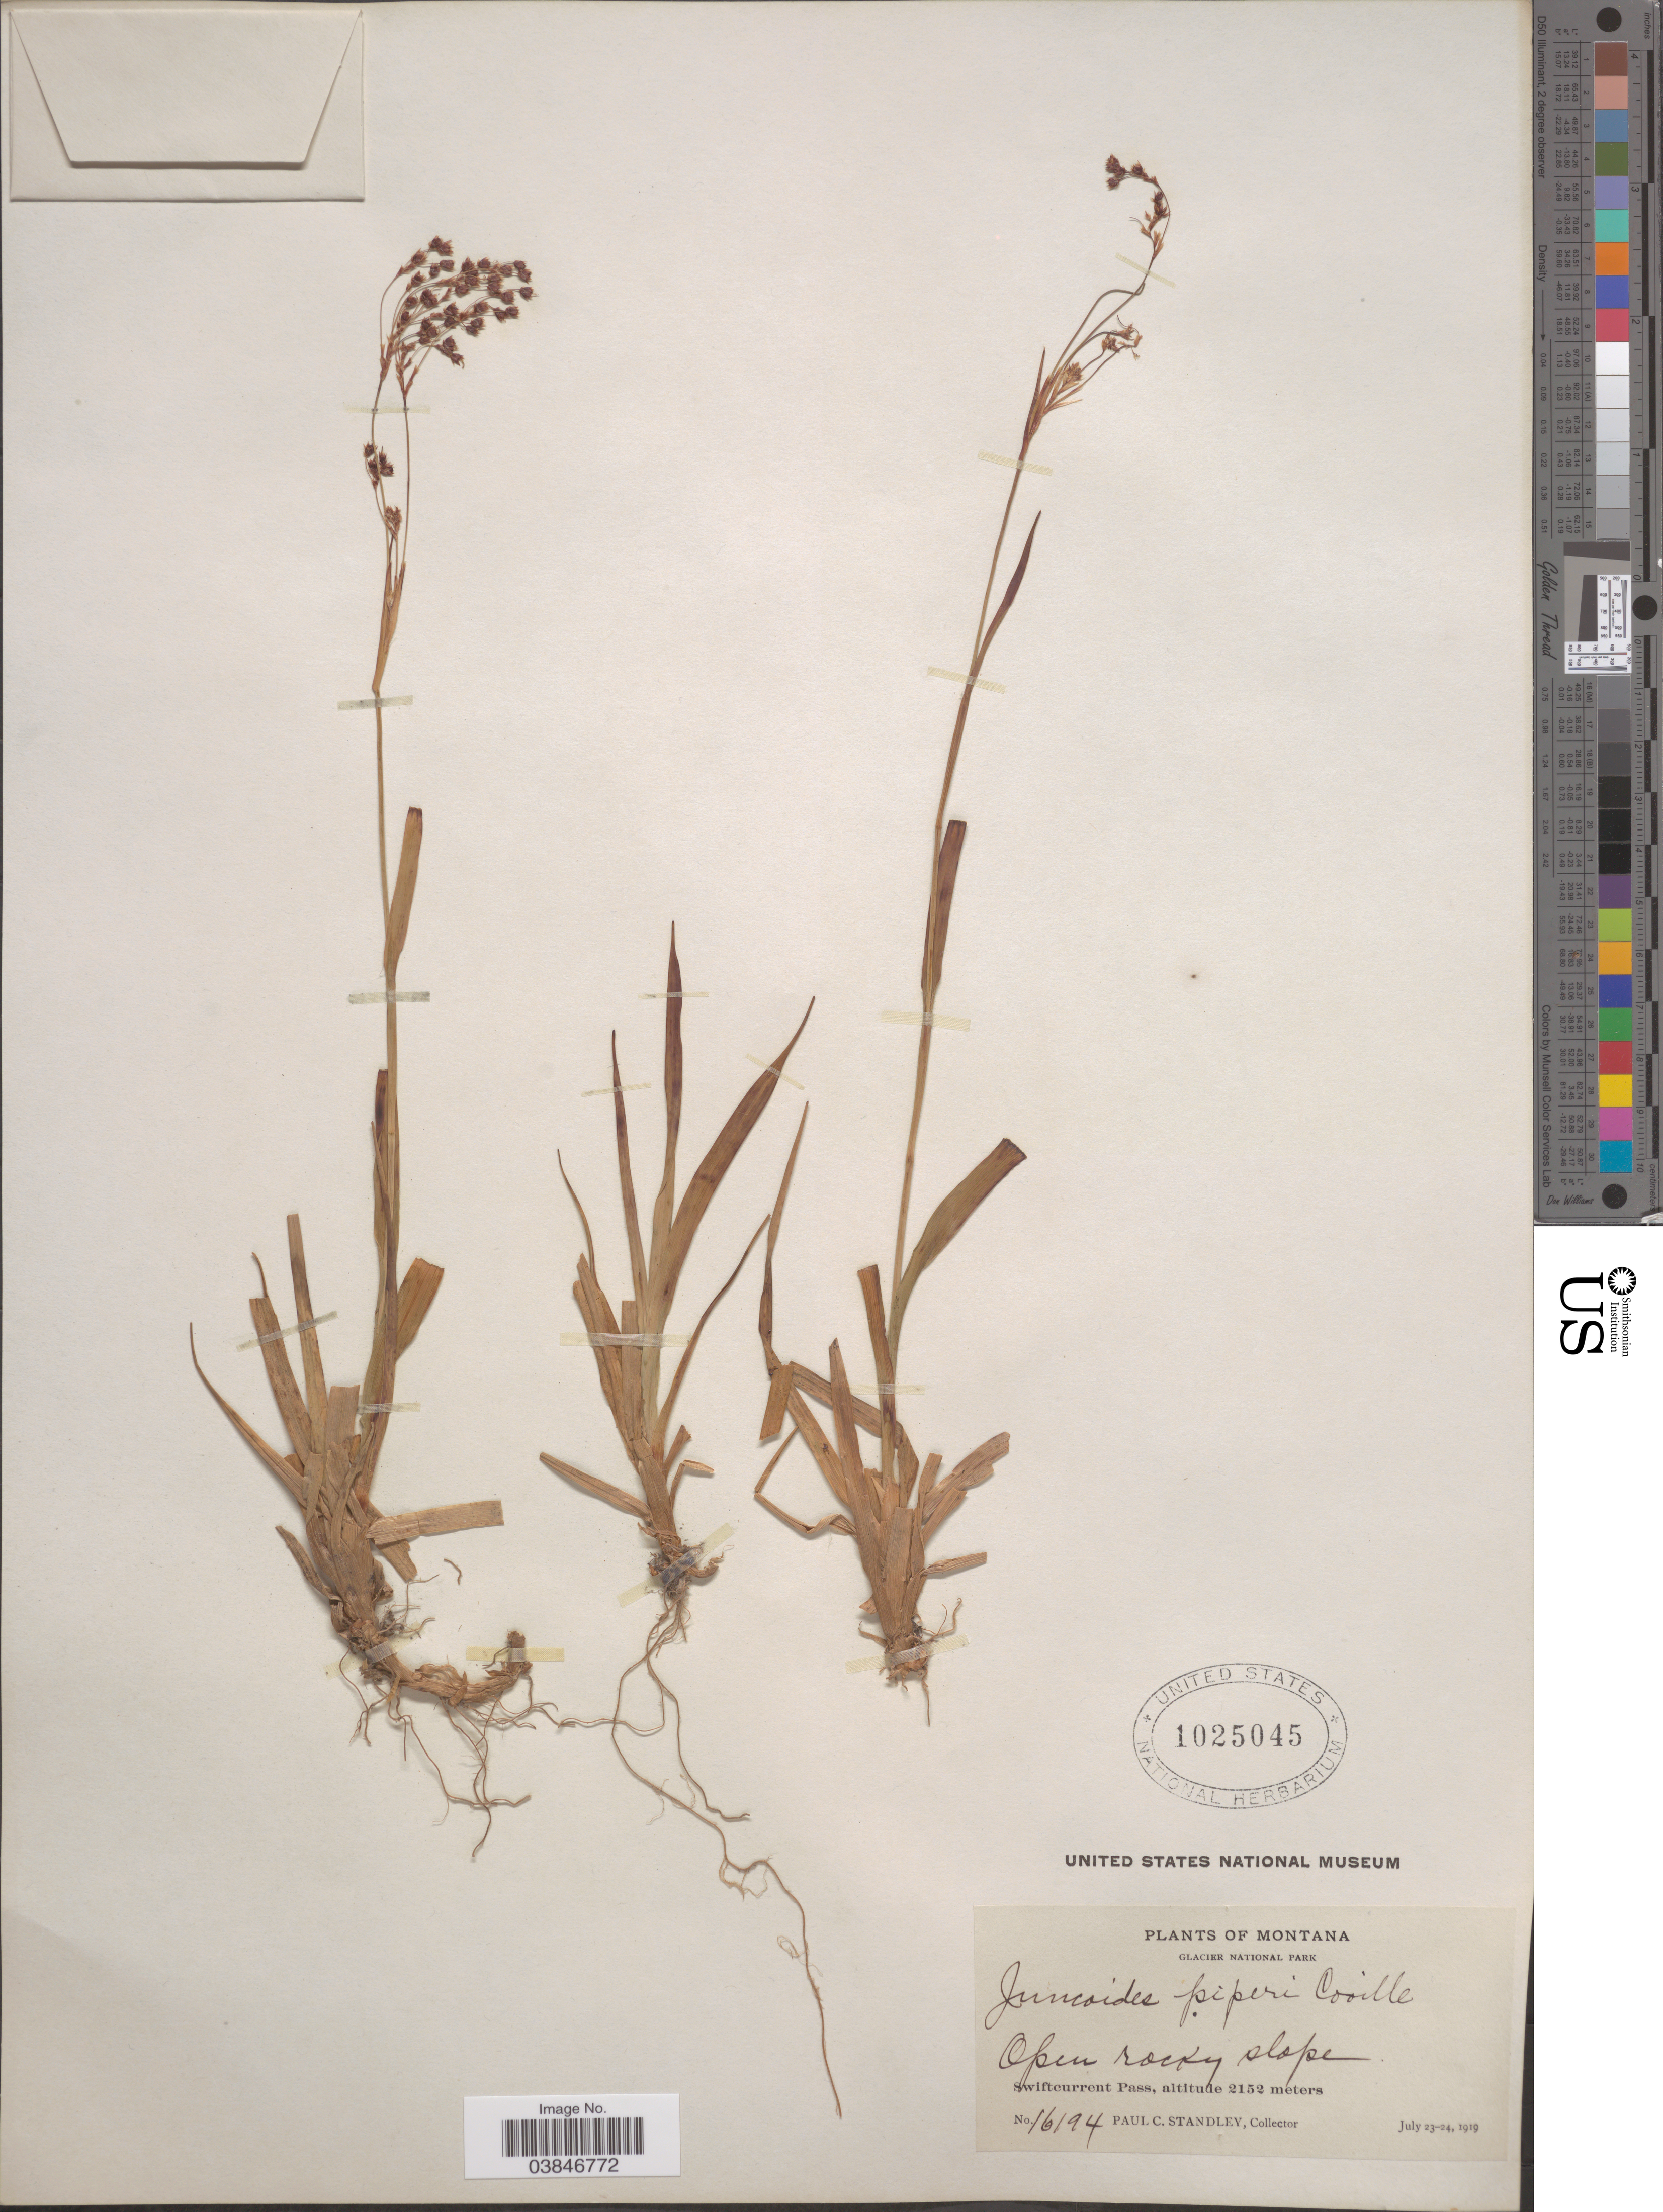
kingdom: Plantae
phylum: Tracheophyta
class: Liliopsida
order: Poales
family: Juncaceae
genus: Luzula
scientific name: Luzula piperi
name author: (Coville) M.E. Jones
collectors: P. C. Standley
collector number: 16194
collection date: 1919-07-23/1919-07-24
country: United States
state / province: Montana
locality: Glacier National Park. Swiftcurrent Pass.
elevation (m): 2152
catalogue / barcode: US 1025045